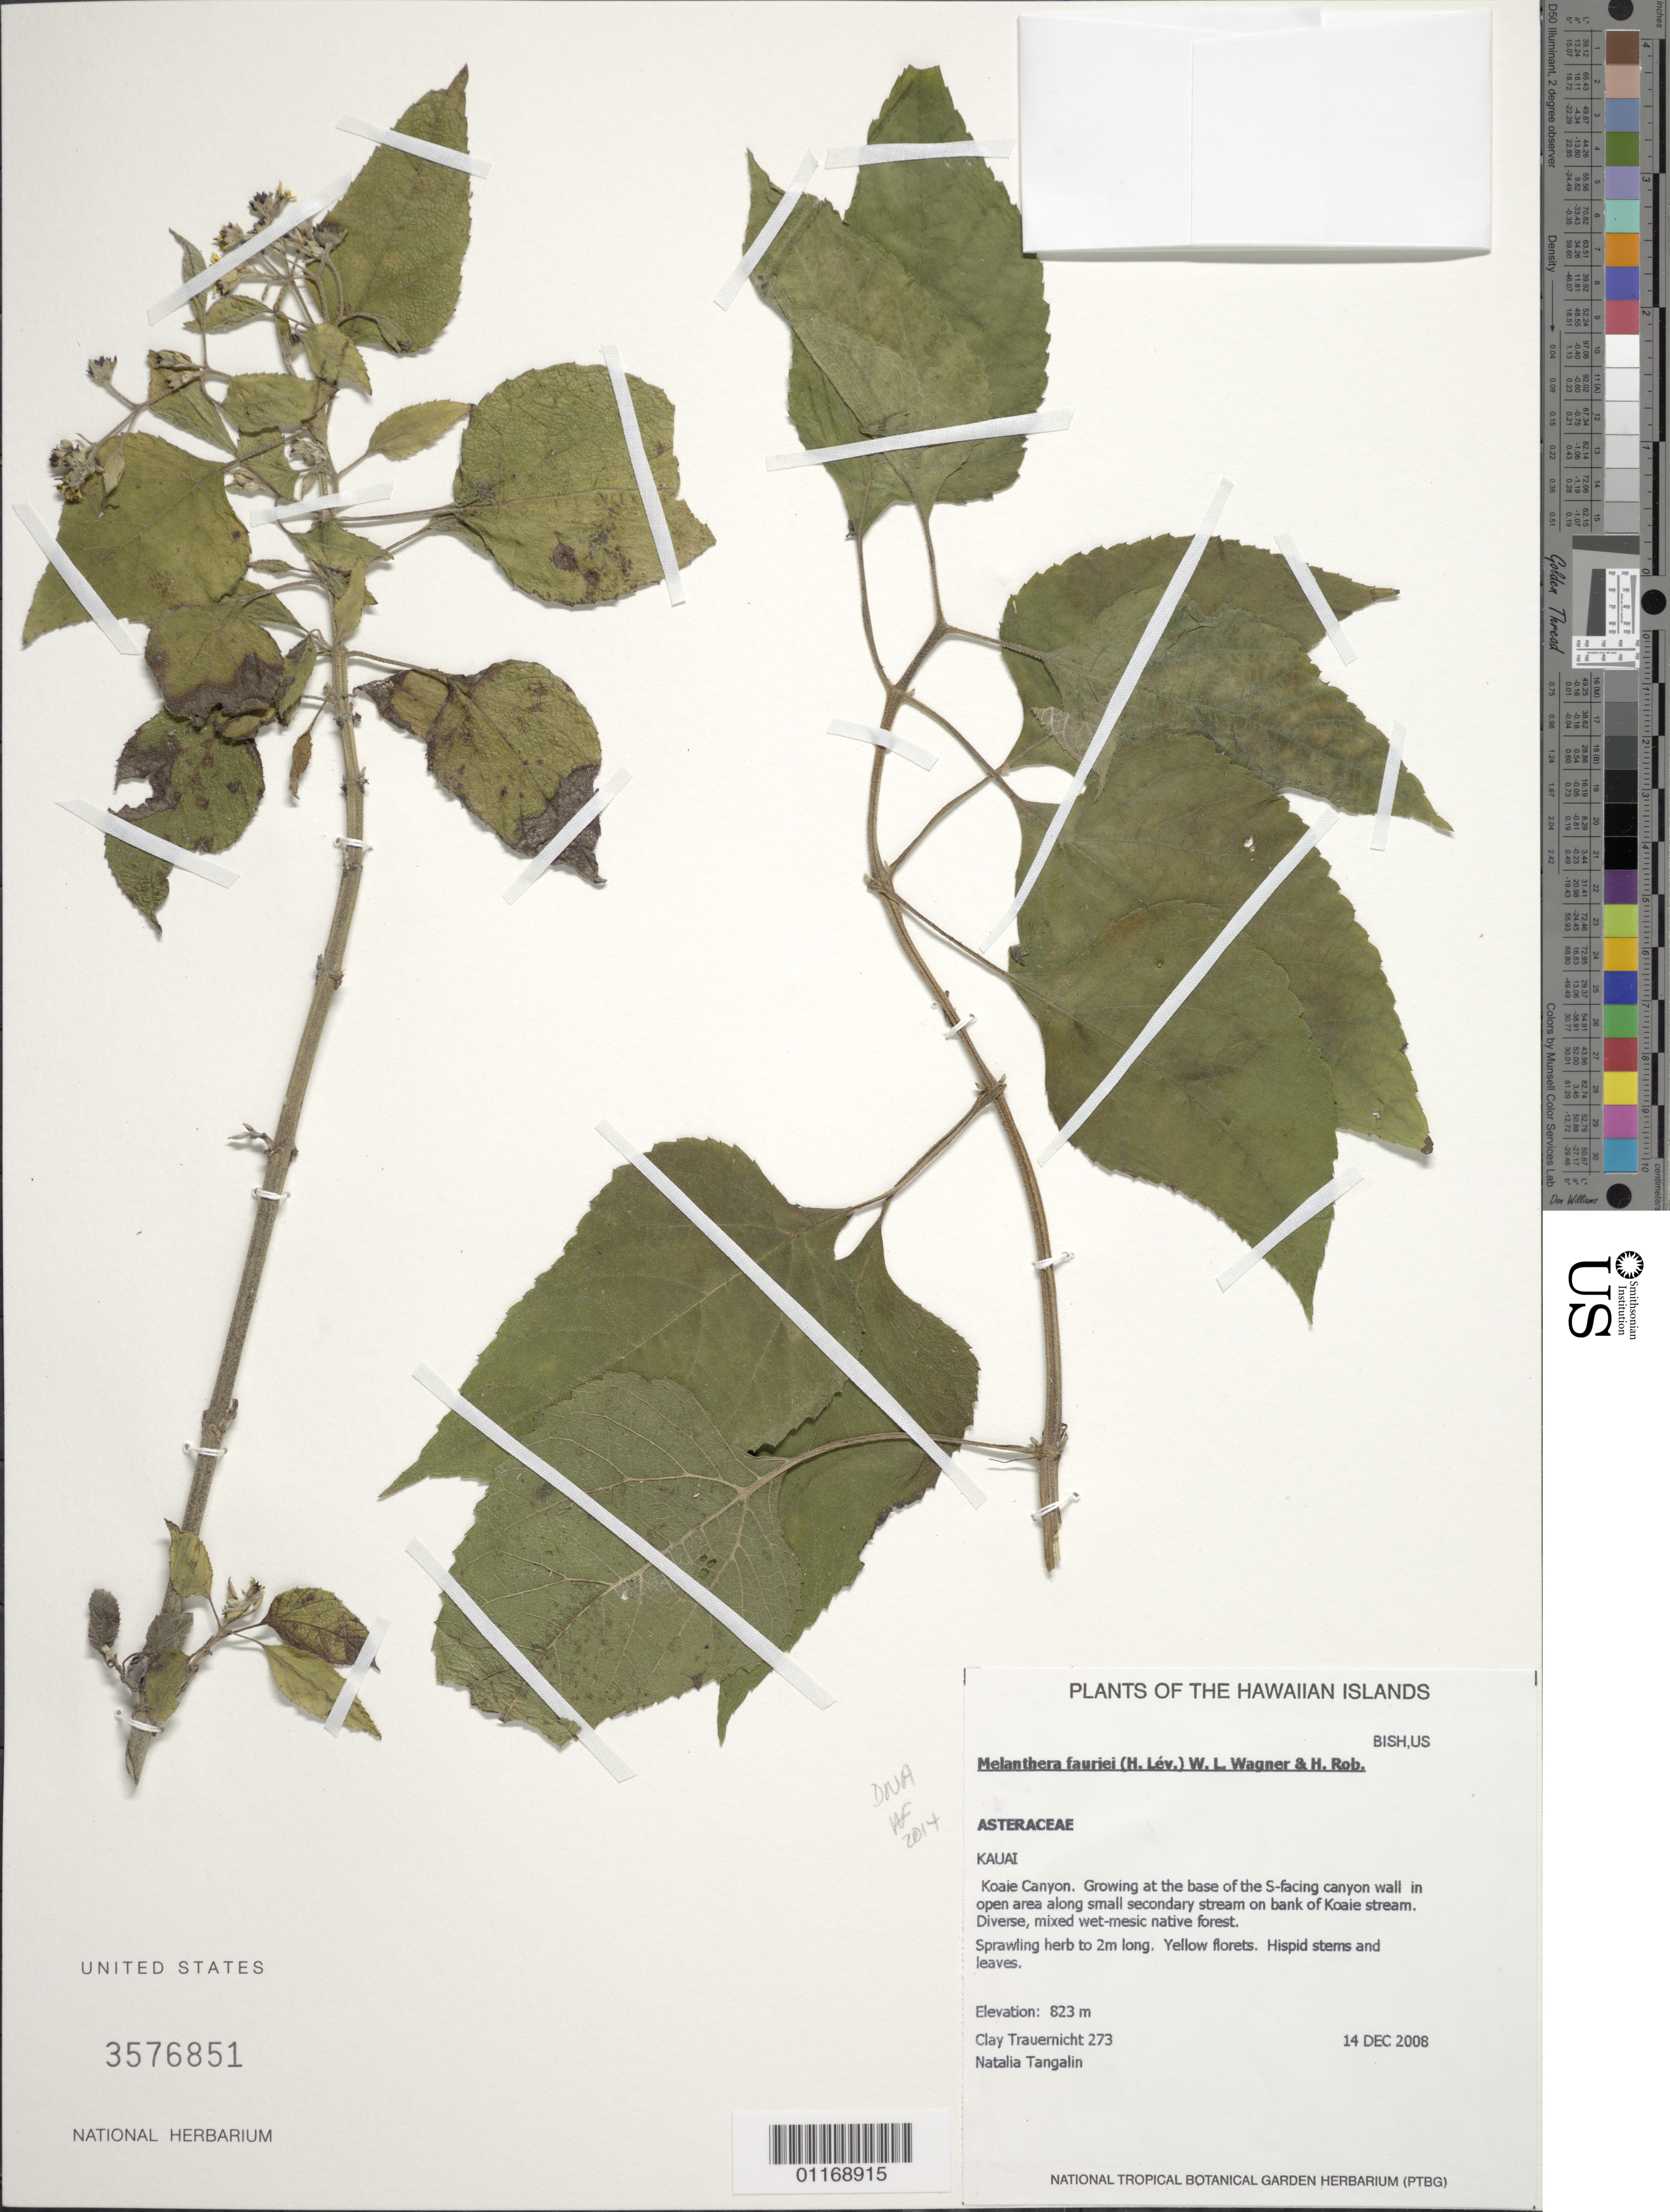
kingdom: Plantae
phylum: Tracheophyta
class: Magnoliopsida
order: Asterales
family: Asteraceae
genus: Wollastonia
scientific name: Wollastonia fauriei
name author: (H. Lév.) Orchard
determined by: Wagner, W. L., (BOT), Smithsonian Institution - National Museum of Natural History (UNITED STATES)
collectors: C. Trauernicht & N. Tangalin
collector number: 273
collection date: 2008-12-14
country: United States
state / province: Hawaii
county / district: Kauai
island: Kaua'i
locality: Koaie Canyon. At base of the S-facing canyon wall in open area along small secondary stream on bank of Koaie stream.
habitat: Diverse, mixed wet-mesic native forest.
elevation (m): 823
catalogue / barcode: US 3576851